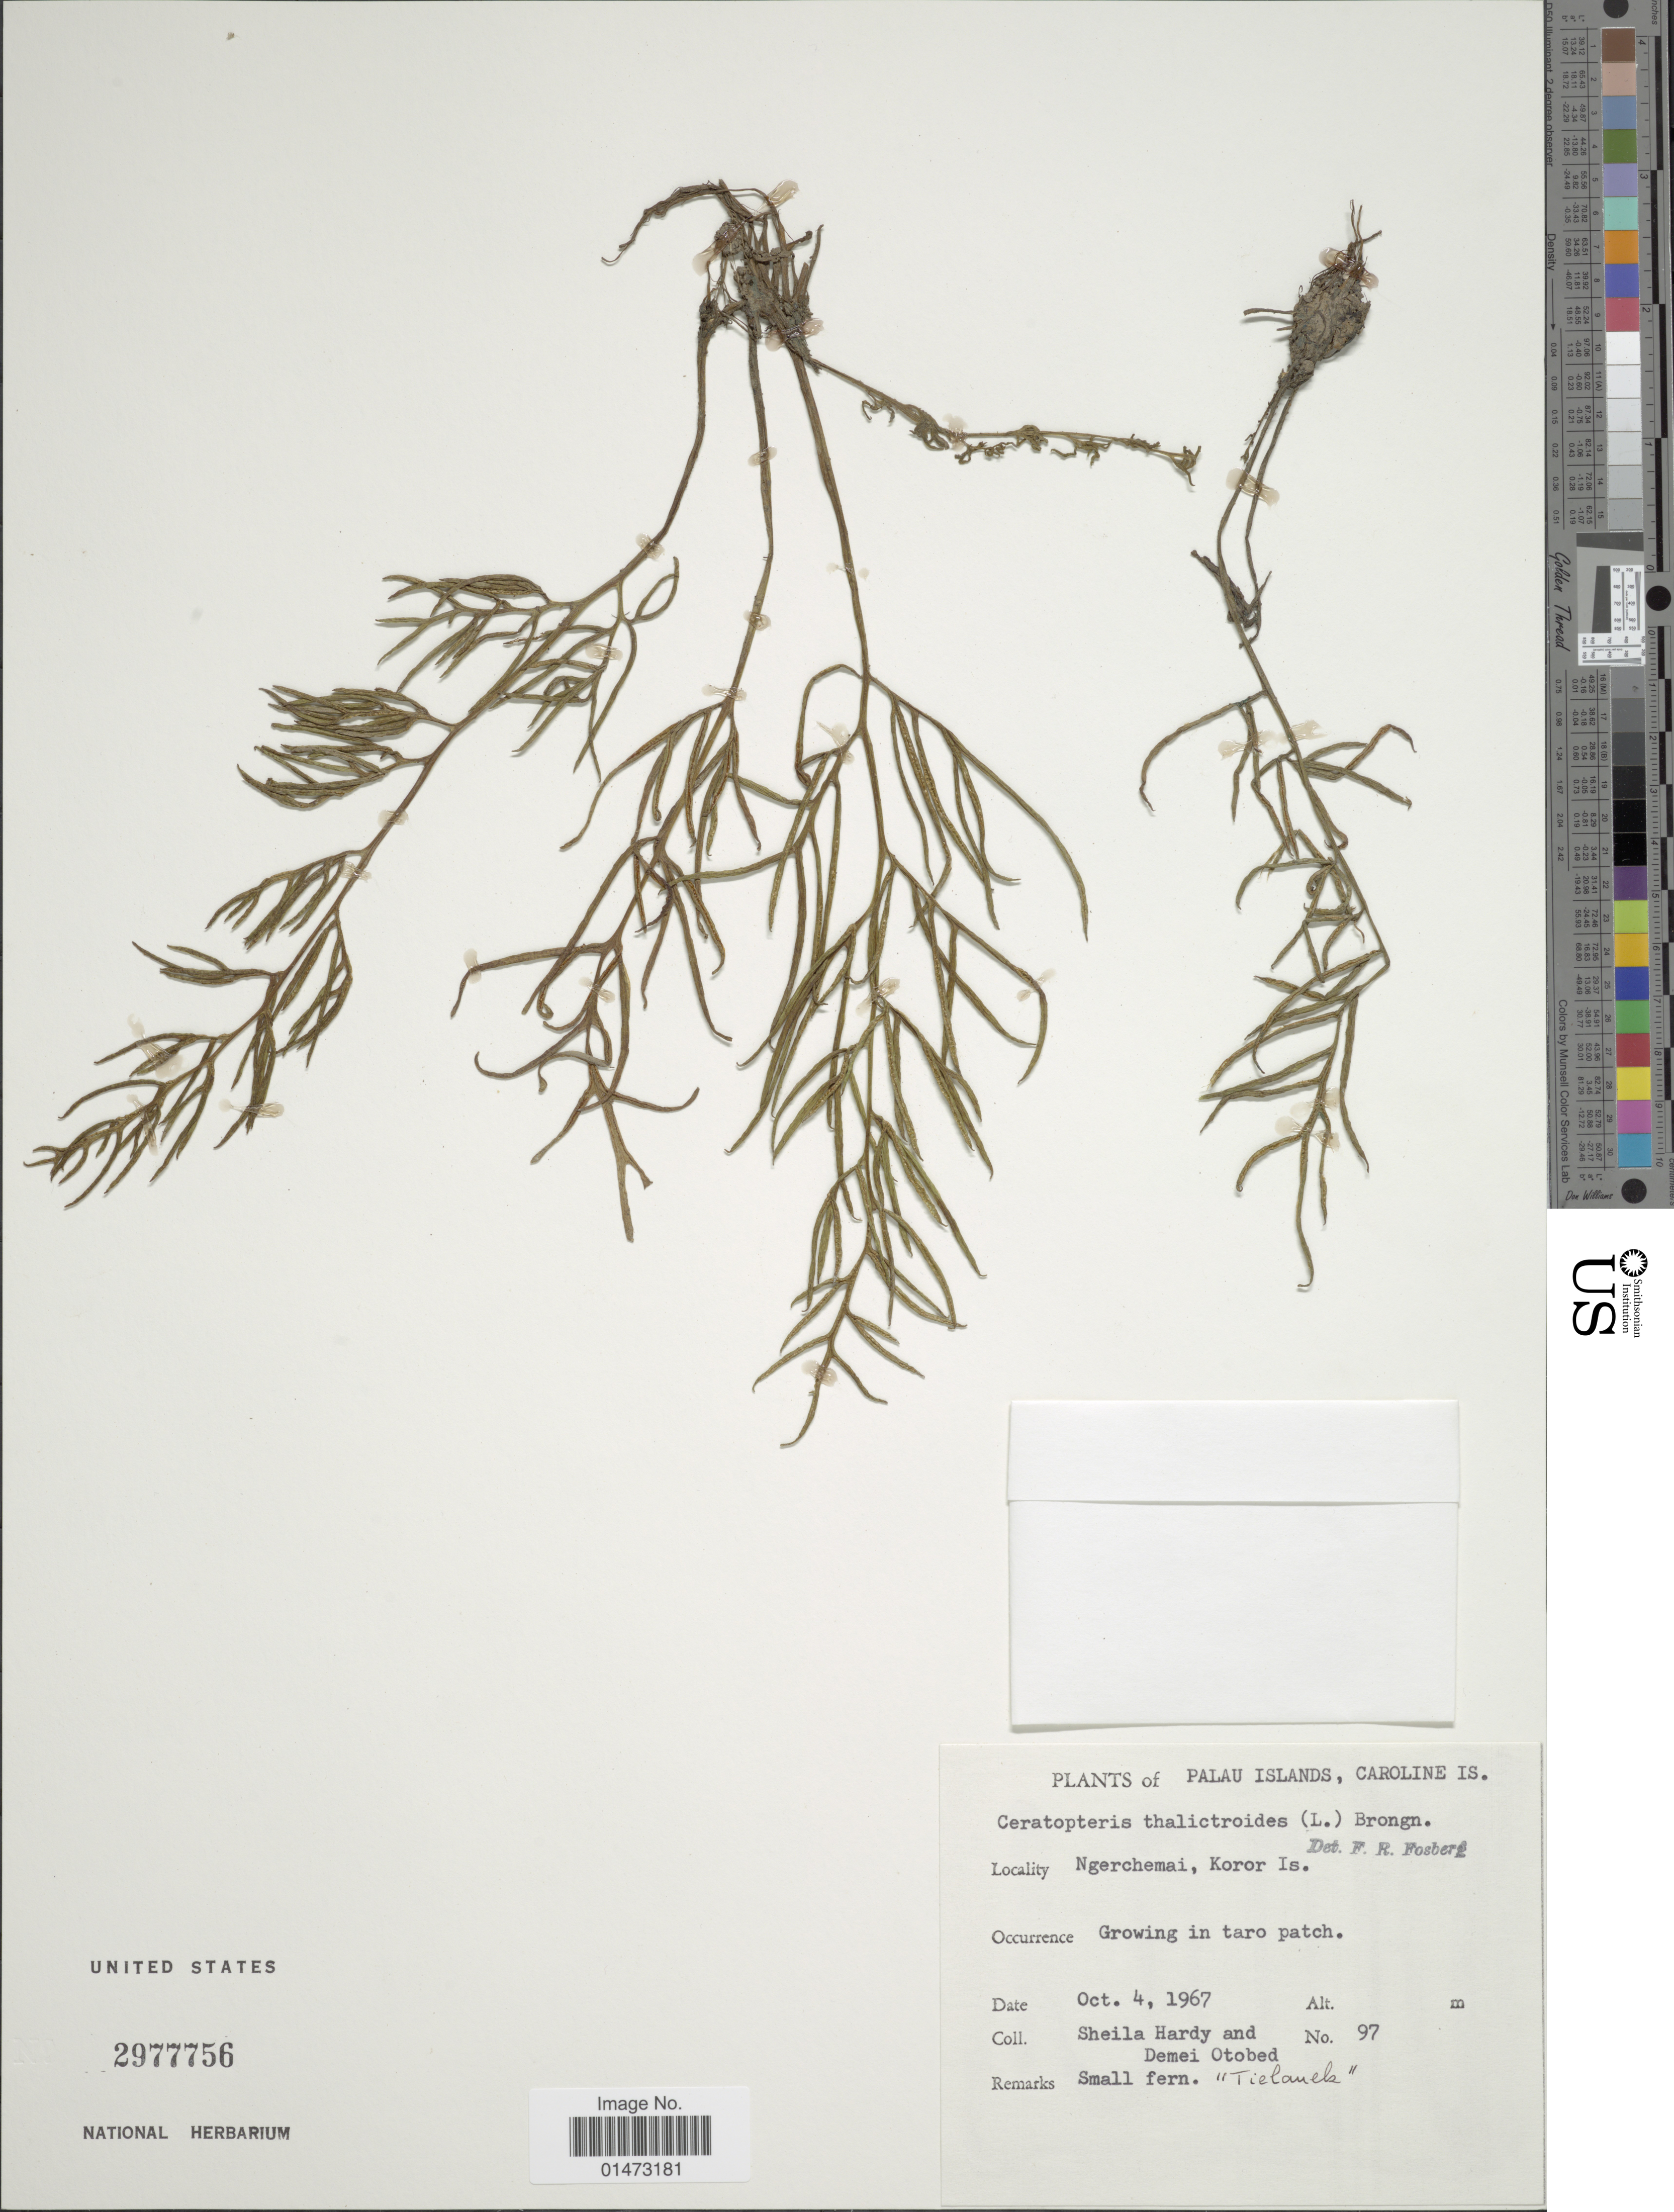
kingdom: Plantae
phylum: Tracheophyta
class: Polypodiopsida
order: Polypodiales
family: Pteridaceae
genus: Ceratopteris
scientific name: Ceratopteris thalictroides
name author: (L.) Brongn.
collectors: S. Hardy & D. O. Otobed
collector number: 97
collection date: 1967-10-04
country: Palau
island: Oreor [Koror]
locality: Palau Islands, Caroline Is. Ngerchemai, Koror Is.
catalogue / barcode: US 2977756